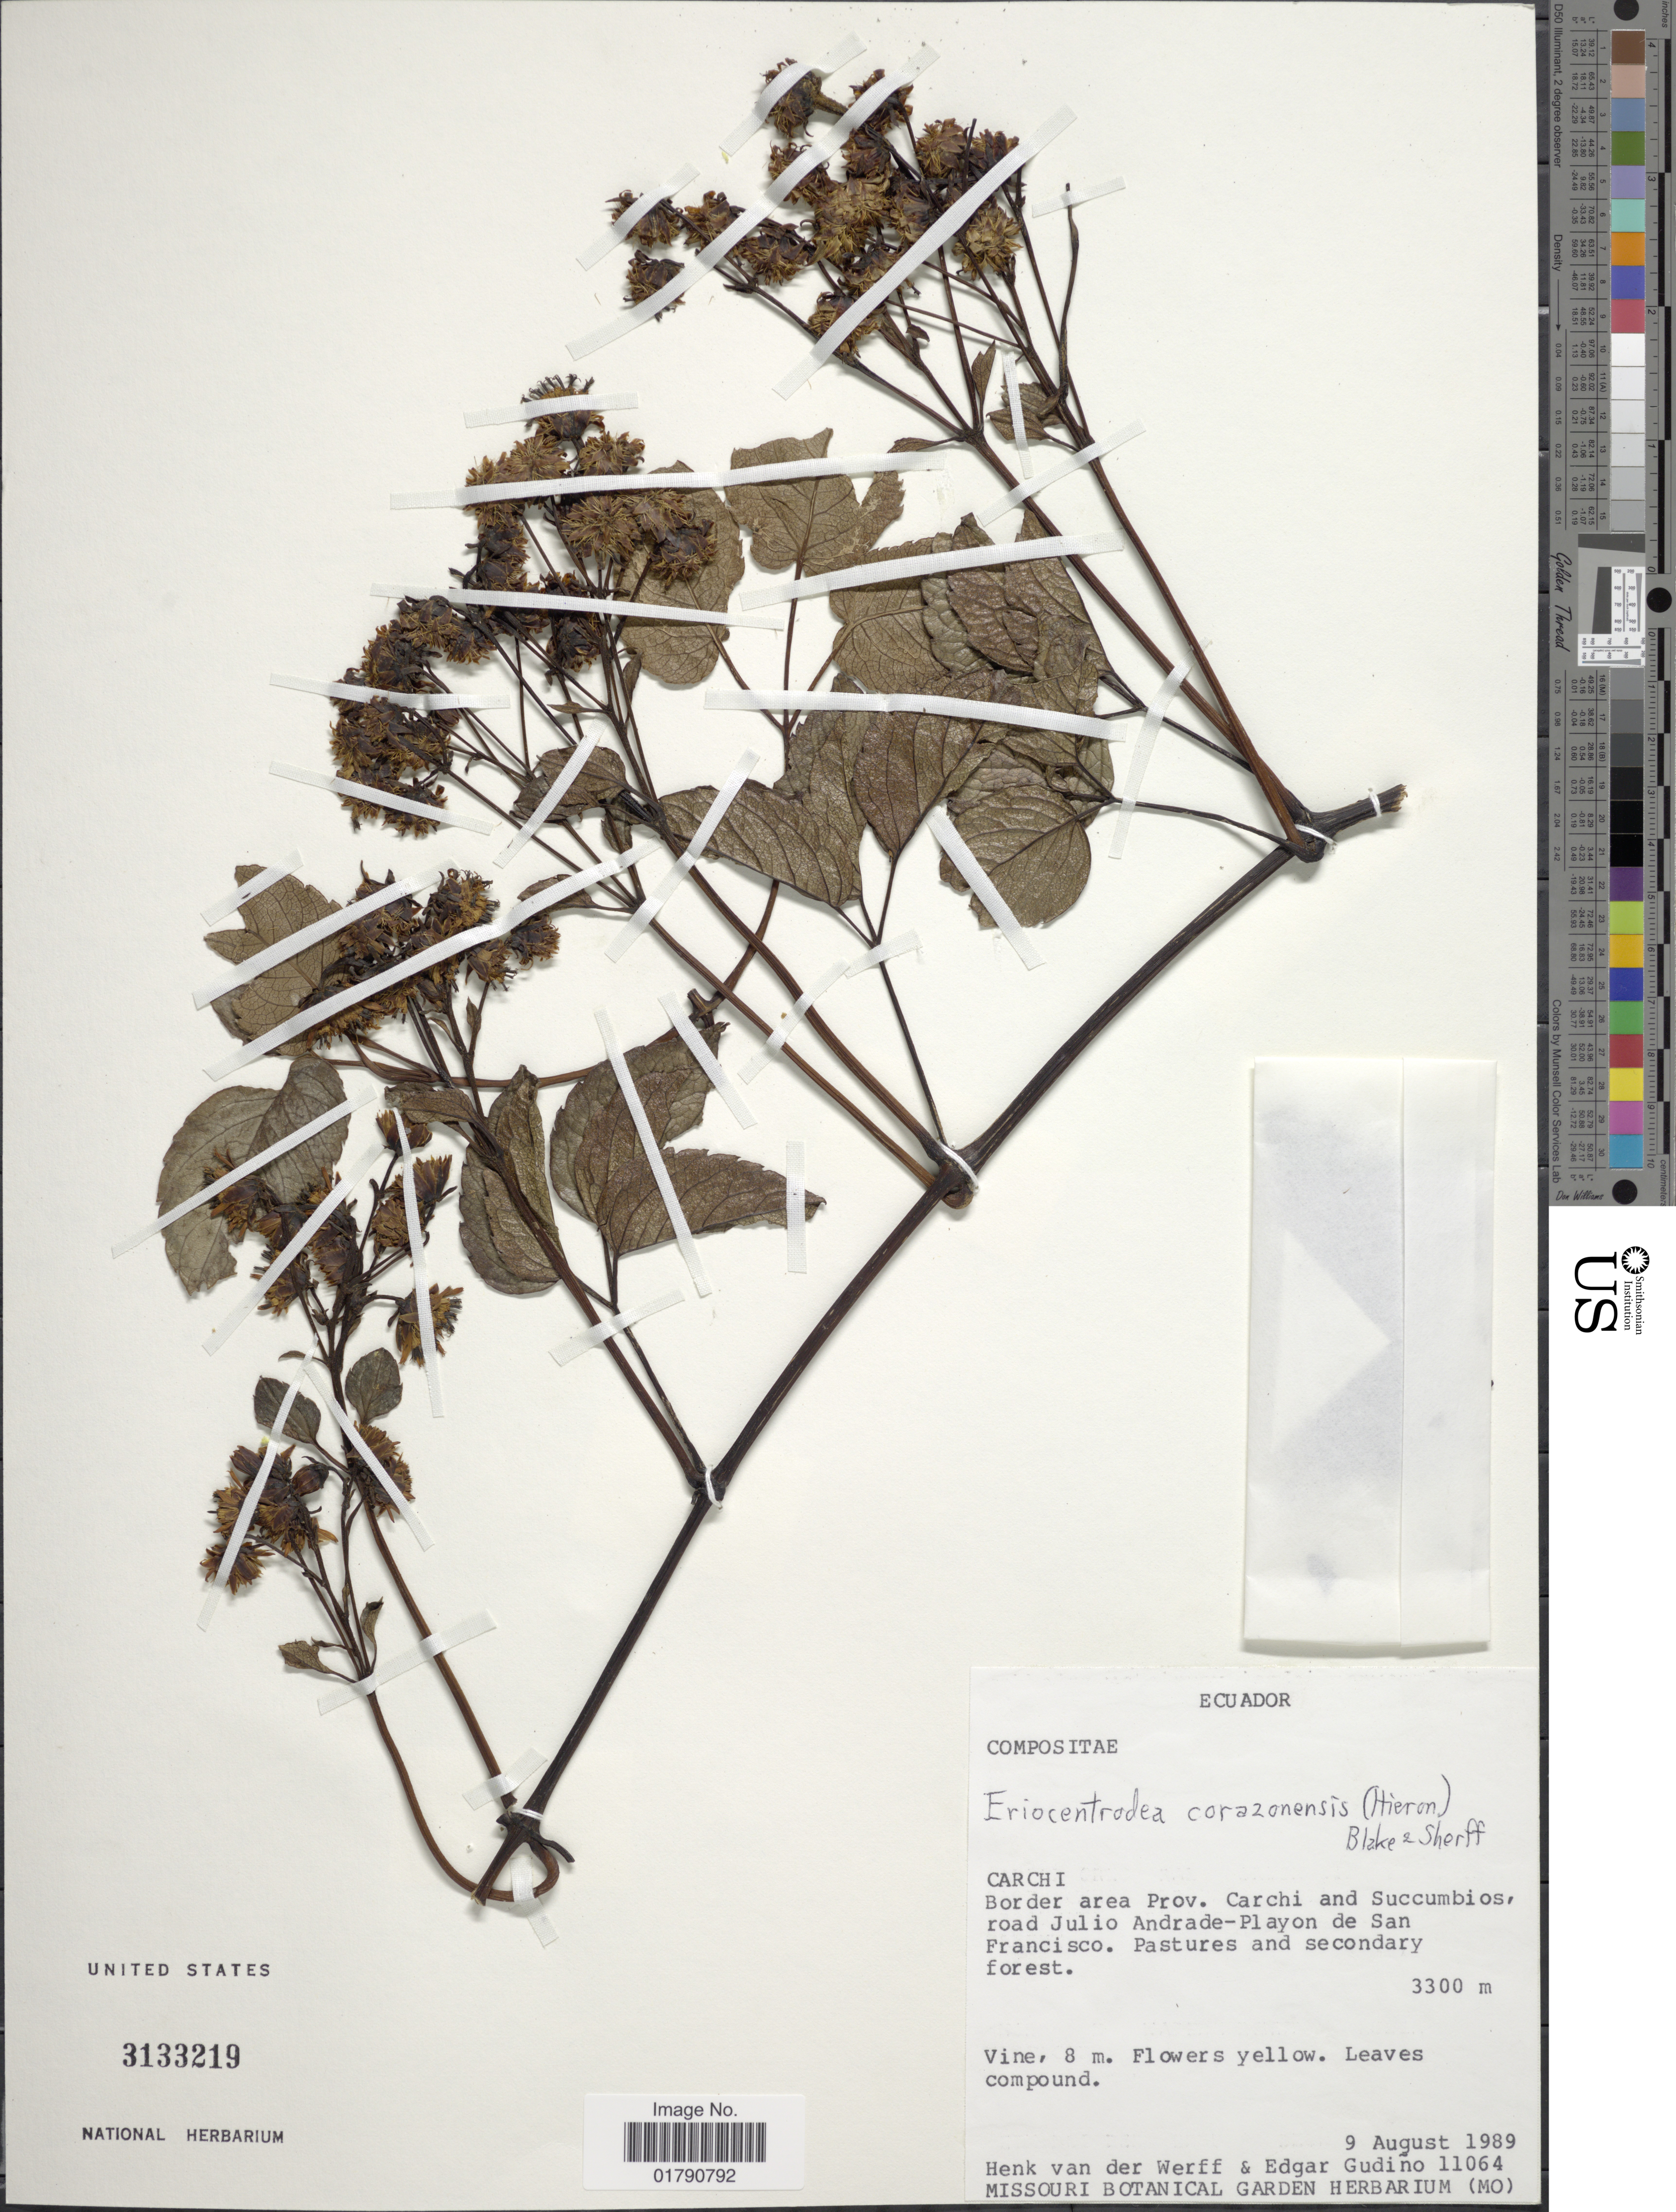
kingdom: Plantae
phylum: Tracheophyta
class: Magnoliopsida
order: Asterales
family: Asteraceae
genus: Ericentrodea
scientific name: Ericentrodea corazonensis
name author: (Hieron.) S.F. Blake & Sherff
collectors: H. van der Werff & E. Gudiño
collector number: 11064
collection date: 1989-08-09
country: Ecuador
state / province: Carchi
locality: Border area Prov. Carchi and Succumbios, road Julio Andrade-Playon de San Francisco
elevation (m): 3300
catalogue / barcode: US 3133219